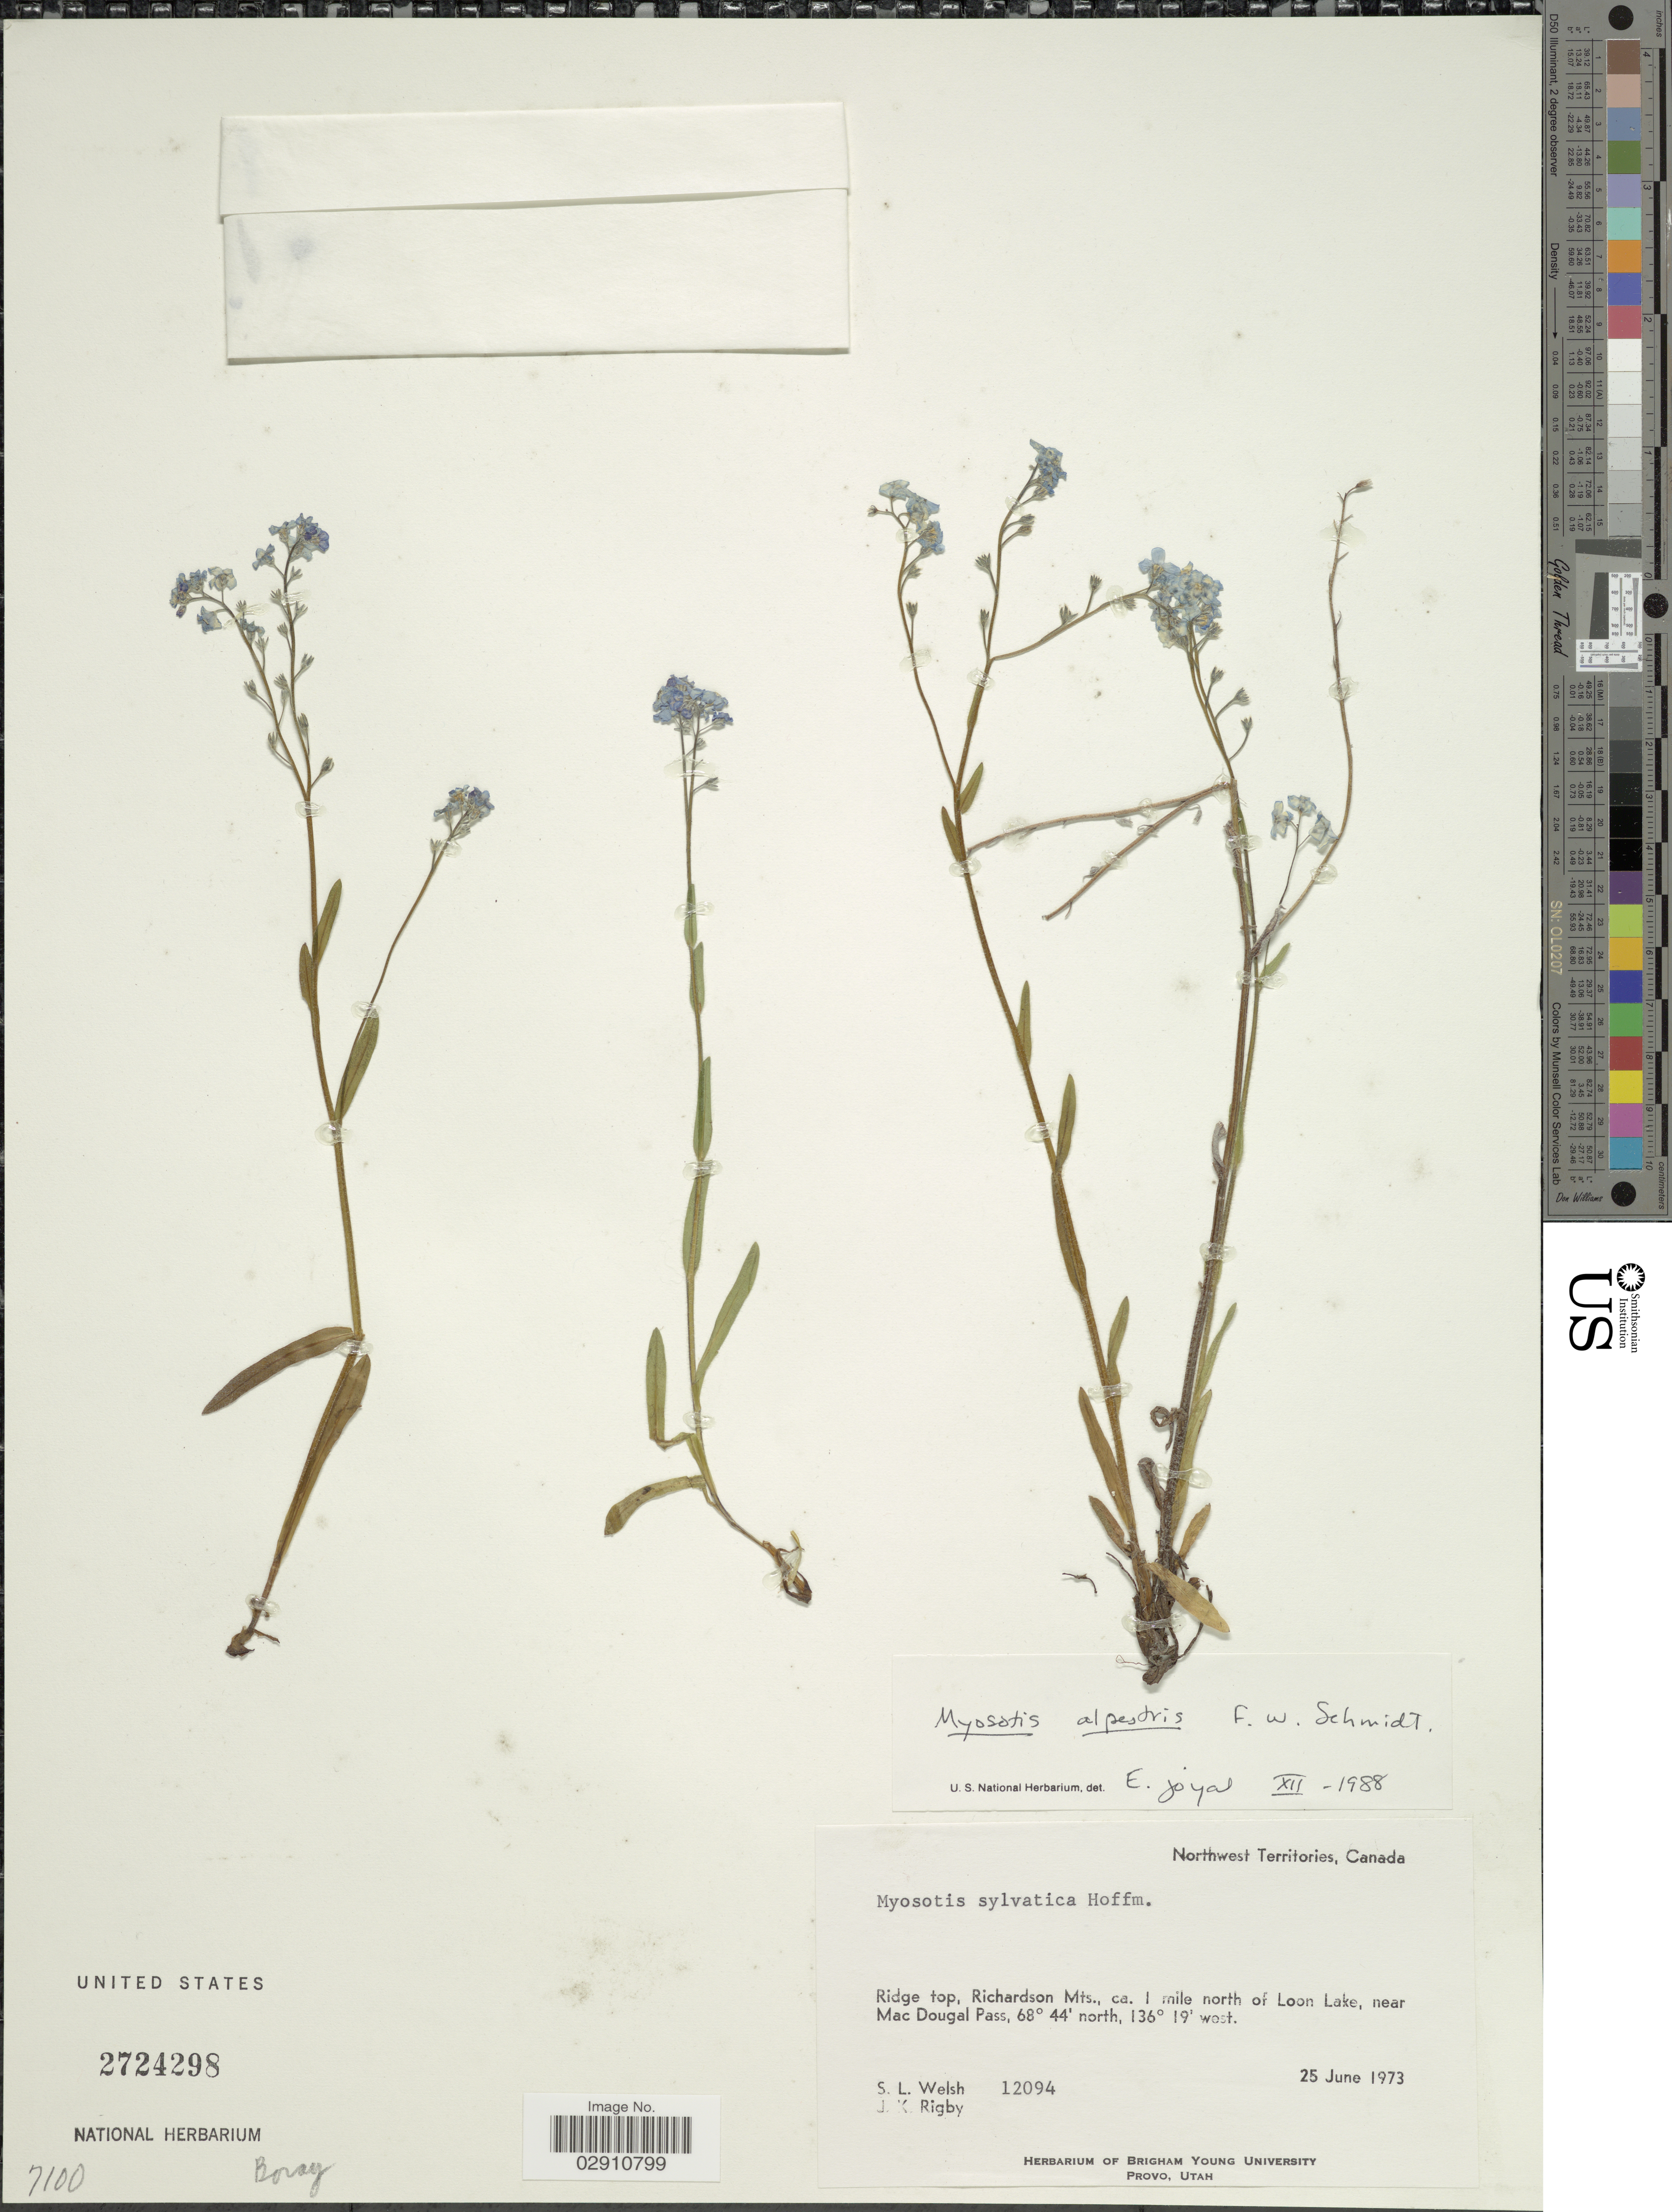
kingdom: Plantae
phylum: Tracheophyta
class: Magnoliopsida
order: Boraginales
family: Boraginaceae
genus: Myosotis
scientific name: Myosotis alpestris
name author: F.W. Schmidt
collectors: S. Welsh & J. Rigby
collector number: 12094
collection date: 1973-06-25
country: Canada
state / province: Northwest Territories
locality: Ridge top, Richardson Mts., ca. 1 mile north of Loon Lake, near Mac Dougal Pass.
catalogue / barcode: US 2724298